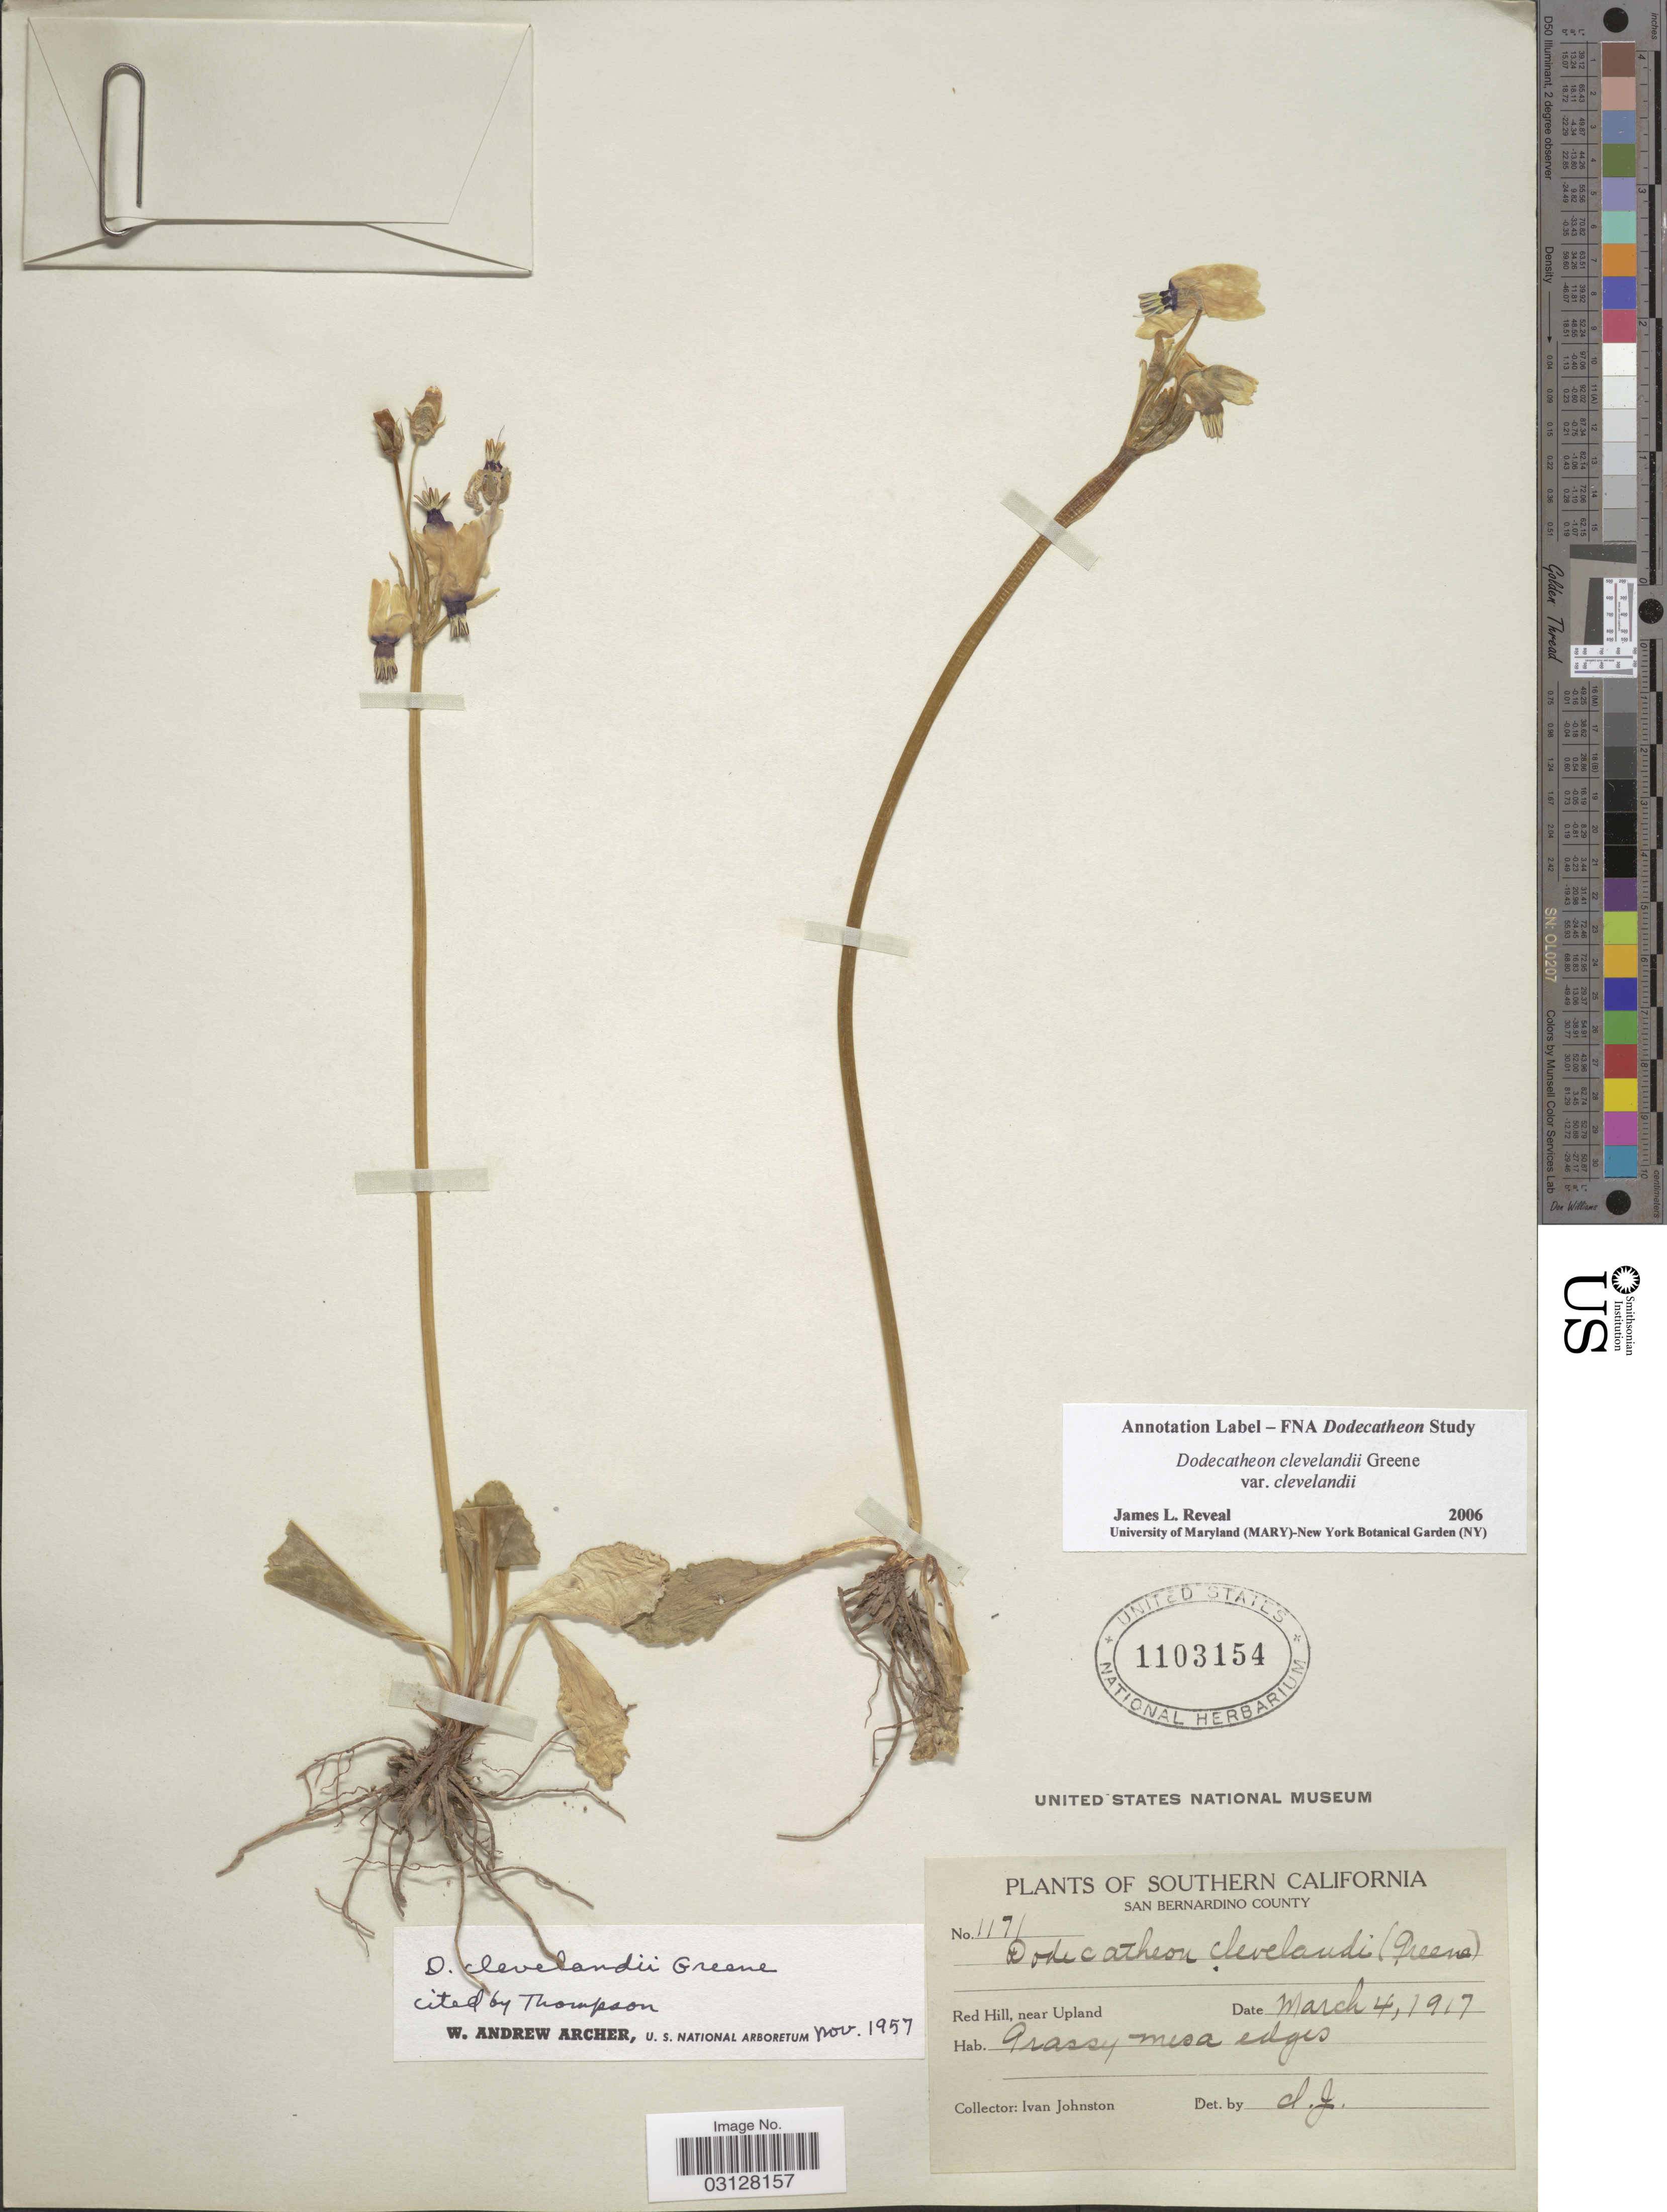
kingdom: Plantae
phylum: Tracheophyta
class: Magnoliopsida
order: Ericales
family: Primulaceae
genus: Dodecatheon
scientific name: Dodecatheon clevelandii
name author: Greene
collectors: I.M. Johnston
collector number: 1171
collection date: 1917-03-04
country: United States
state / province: California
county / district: San Bernardino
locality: Southern California. San Bernardino County. Red Hill, near Upland.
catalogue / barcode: US 1103154